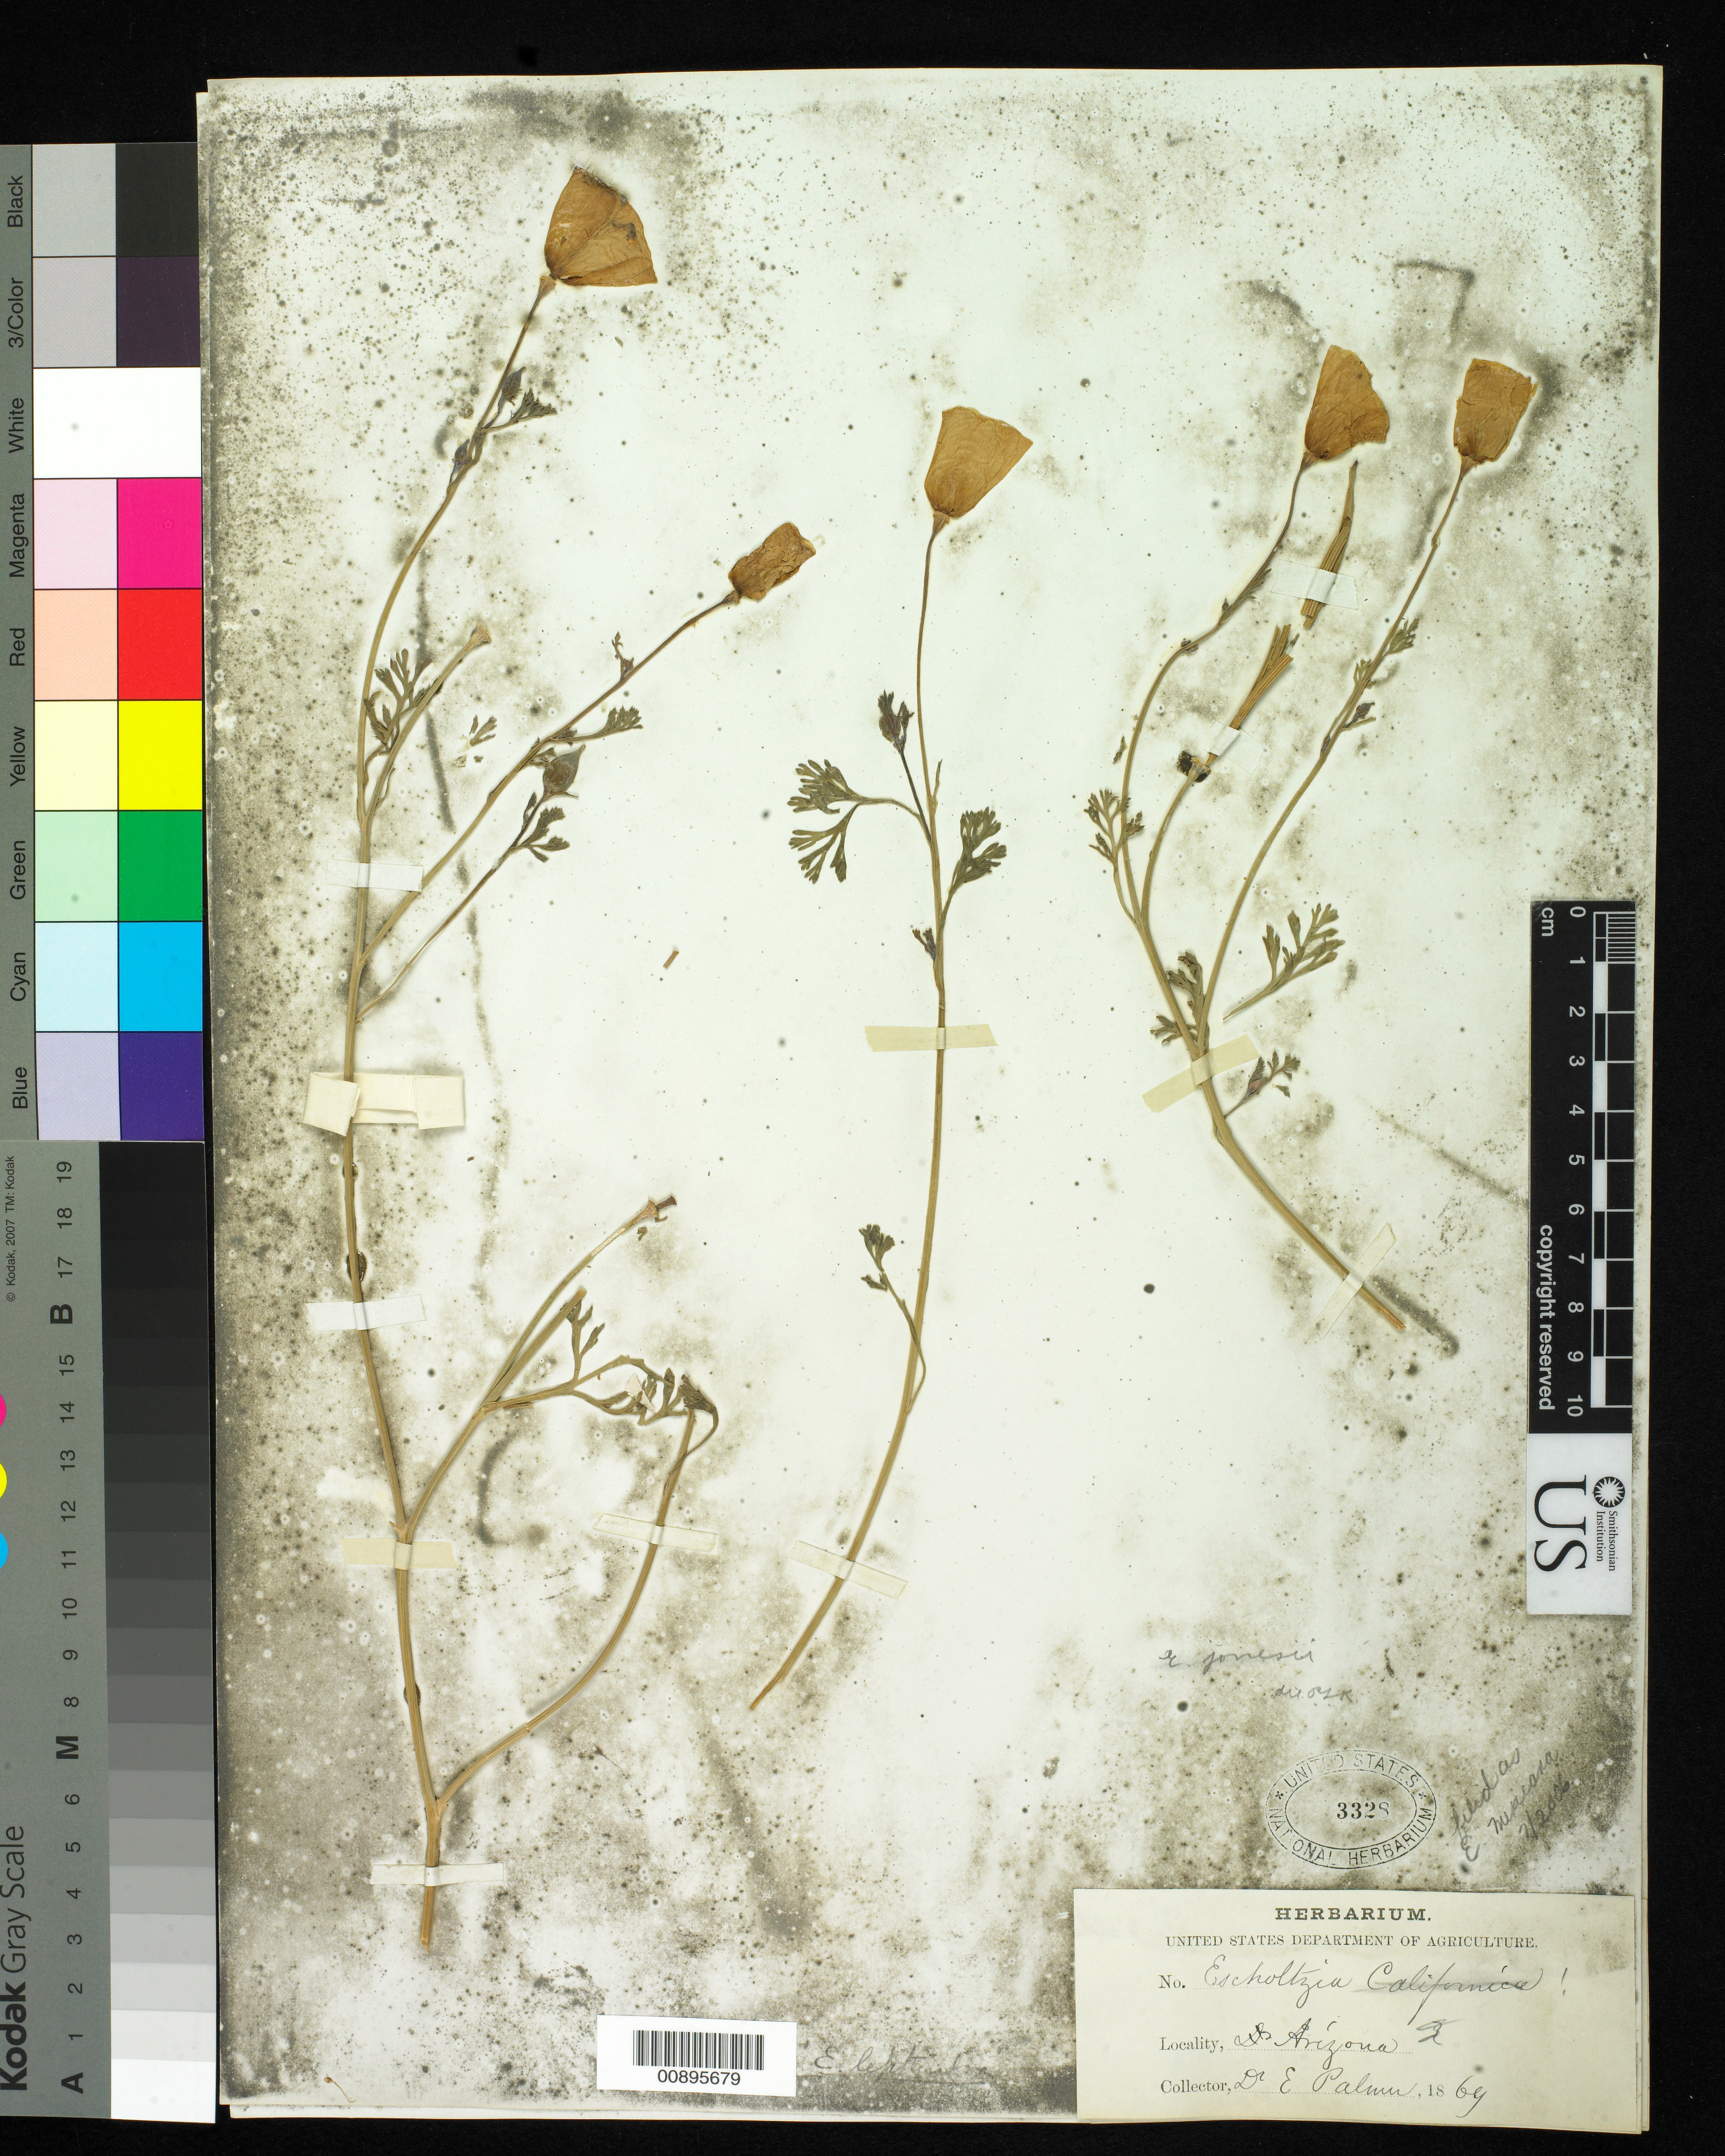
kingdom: Plantae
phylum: Tracheophyta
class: Magnoliopsida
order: Ranunculales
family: Papaveraceae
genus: Eschscholzia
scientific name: Eschscholzia mexicana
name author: Greene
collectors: E. Palmer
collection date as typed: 1869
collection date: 1869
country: United States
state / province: Arizona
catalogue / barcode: US 3328